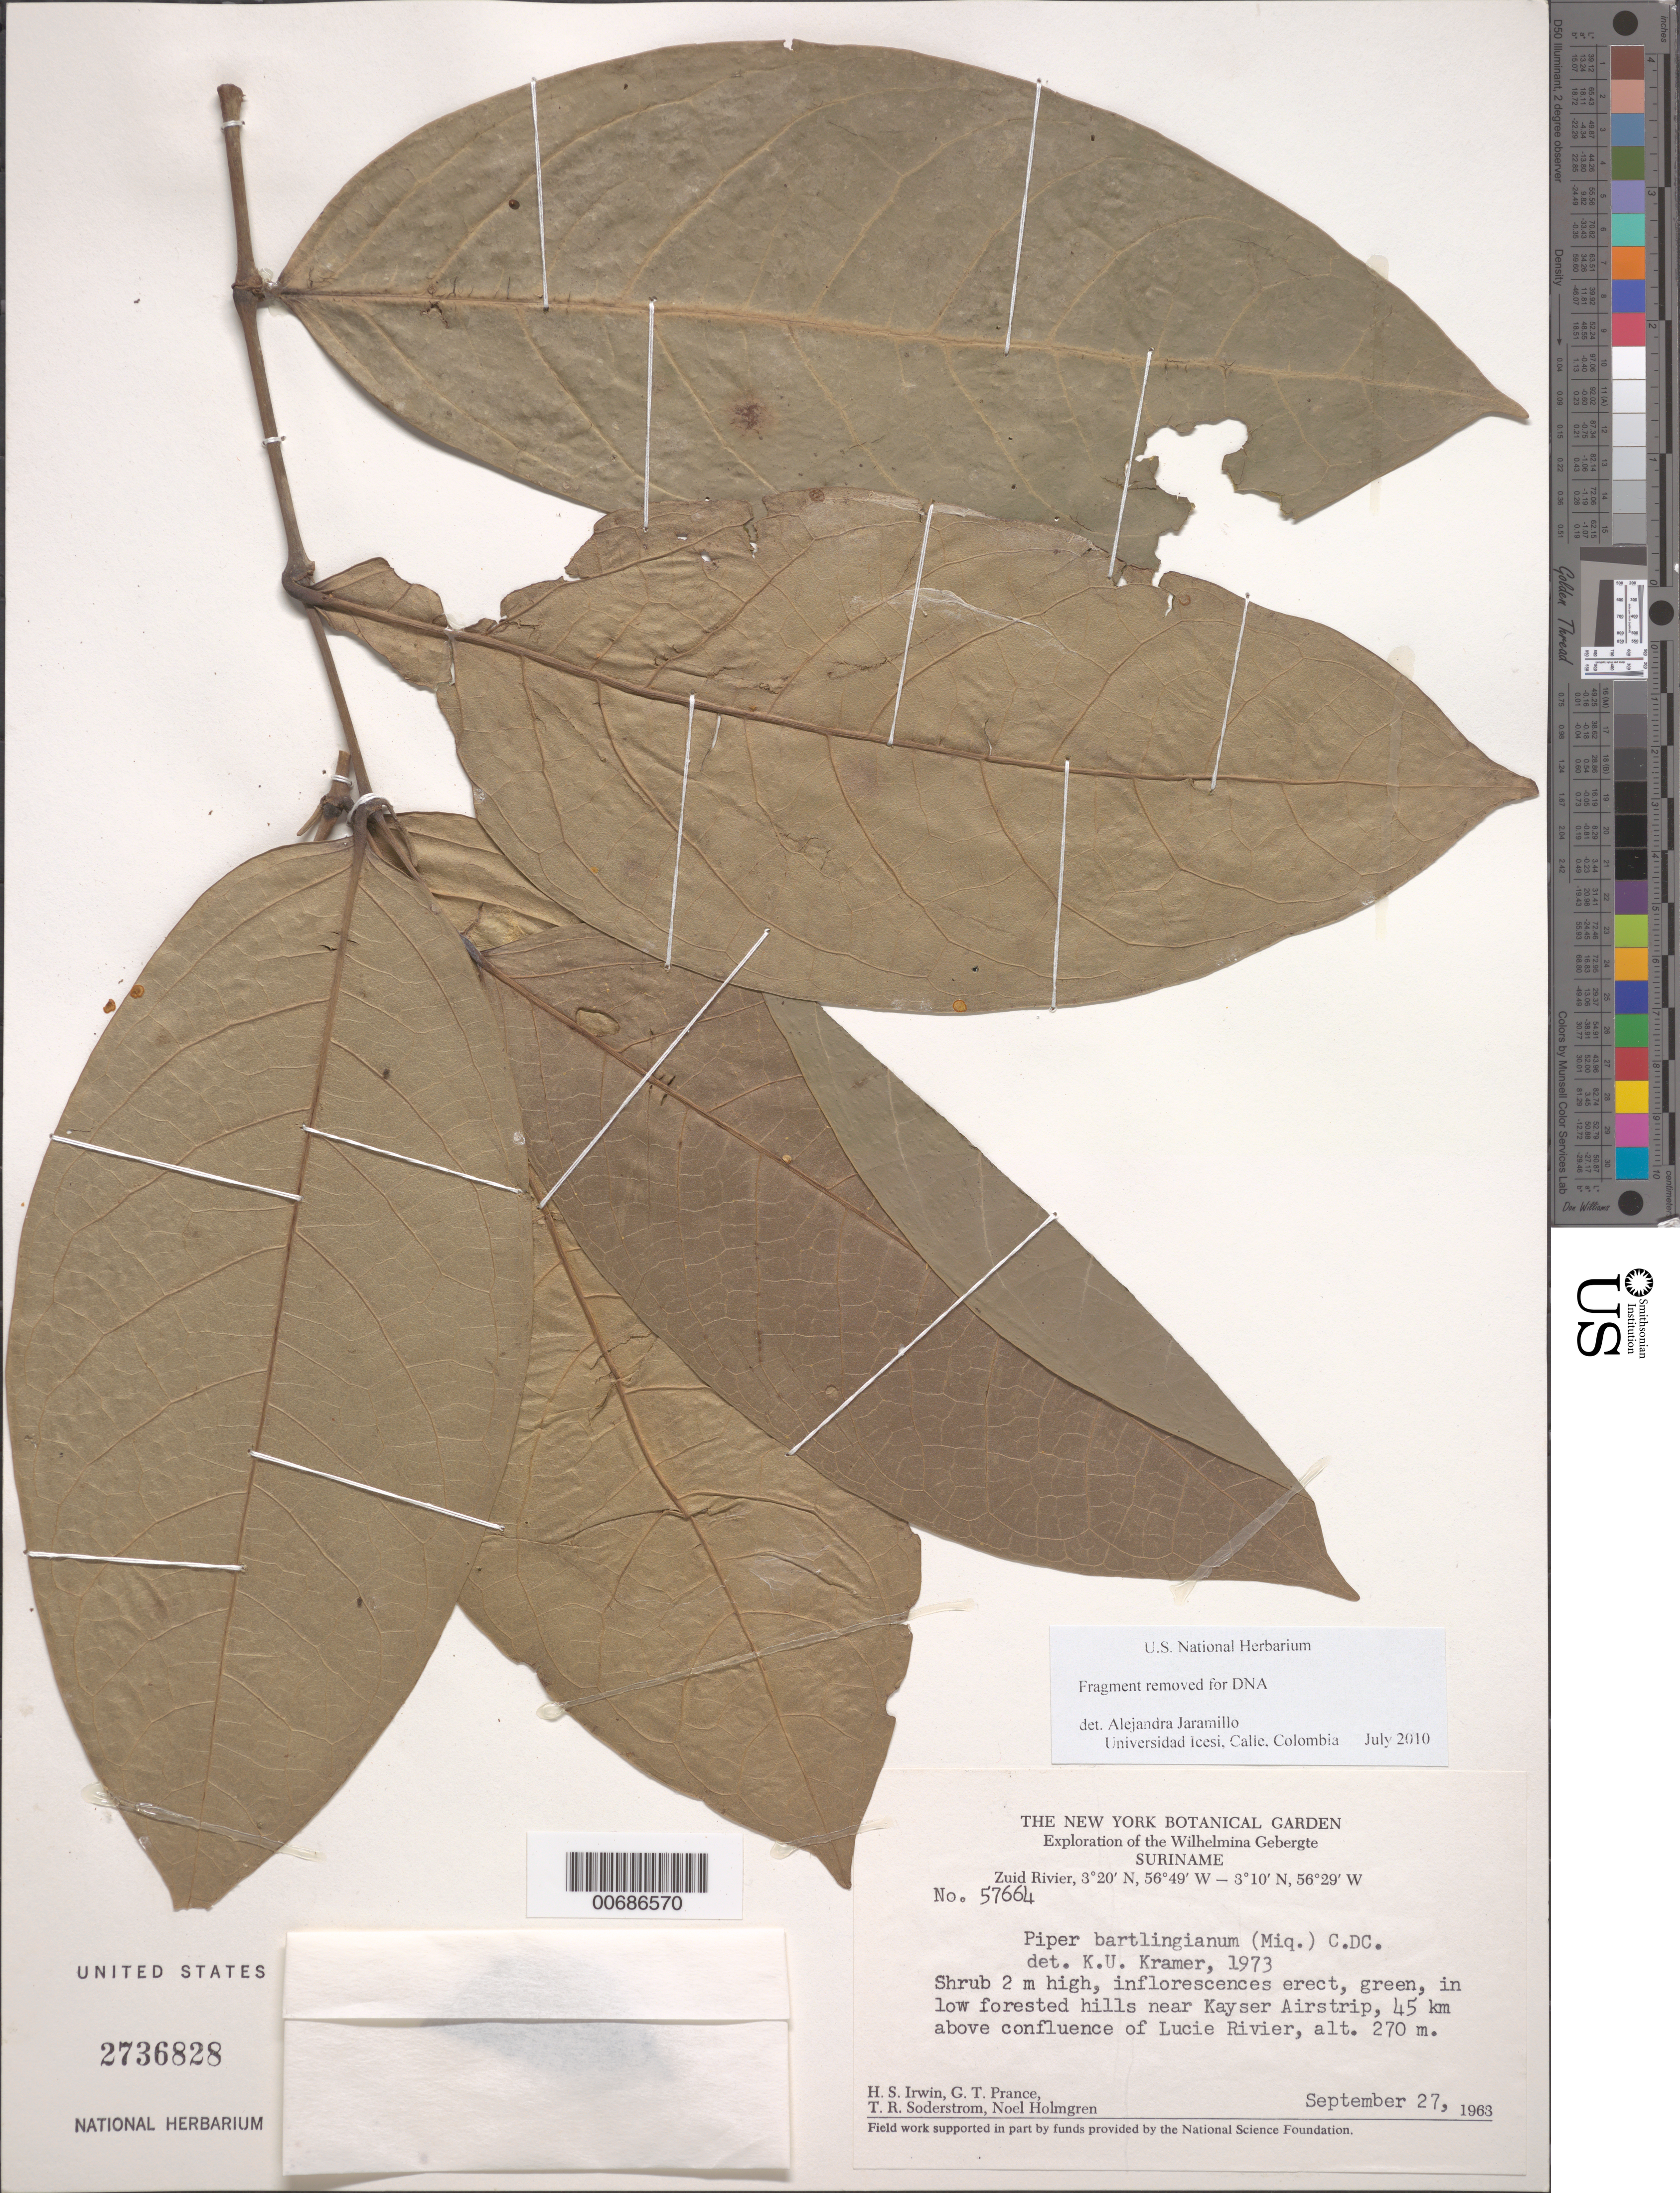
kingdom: Plantae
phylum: Tracheophyta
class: Magnoliopsida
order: Piperales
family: Piperaceae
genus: Piper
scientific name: Piper bartlingianum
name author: (Miq.) C. DC.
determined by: Kramer, K. U.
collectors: H. Irwin, G. T. Prance, T. R. Soderstrom & N. H. Holmgren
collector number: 57664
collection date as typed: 27-Sep-63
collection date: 1963-09-27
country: Suriname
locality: Kayser Airstrip, Zuid R., 45 km above confl. with Lucie R., Wilhelmina Gebergte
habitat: In low forested hills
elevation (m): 270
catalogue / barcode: US 2736828